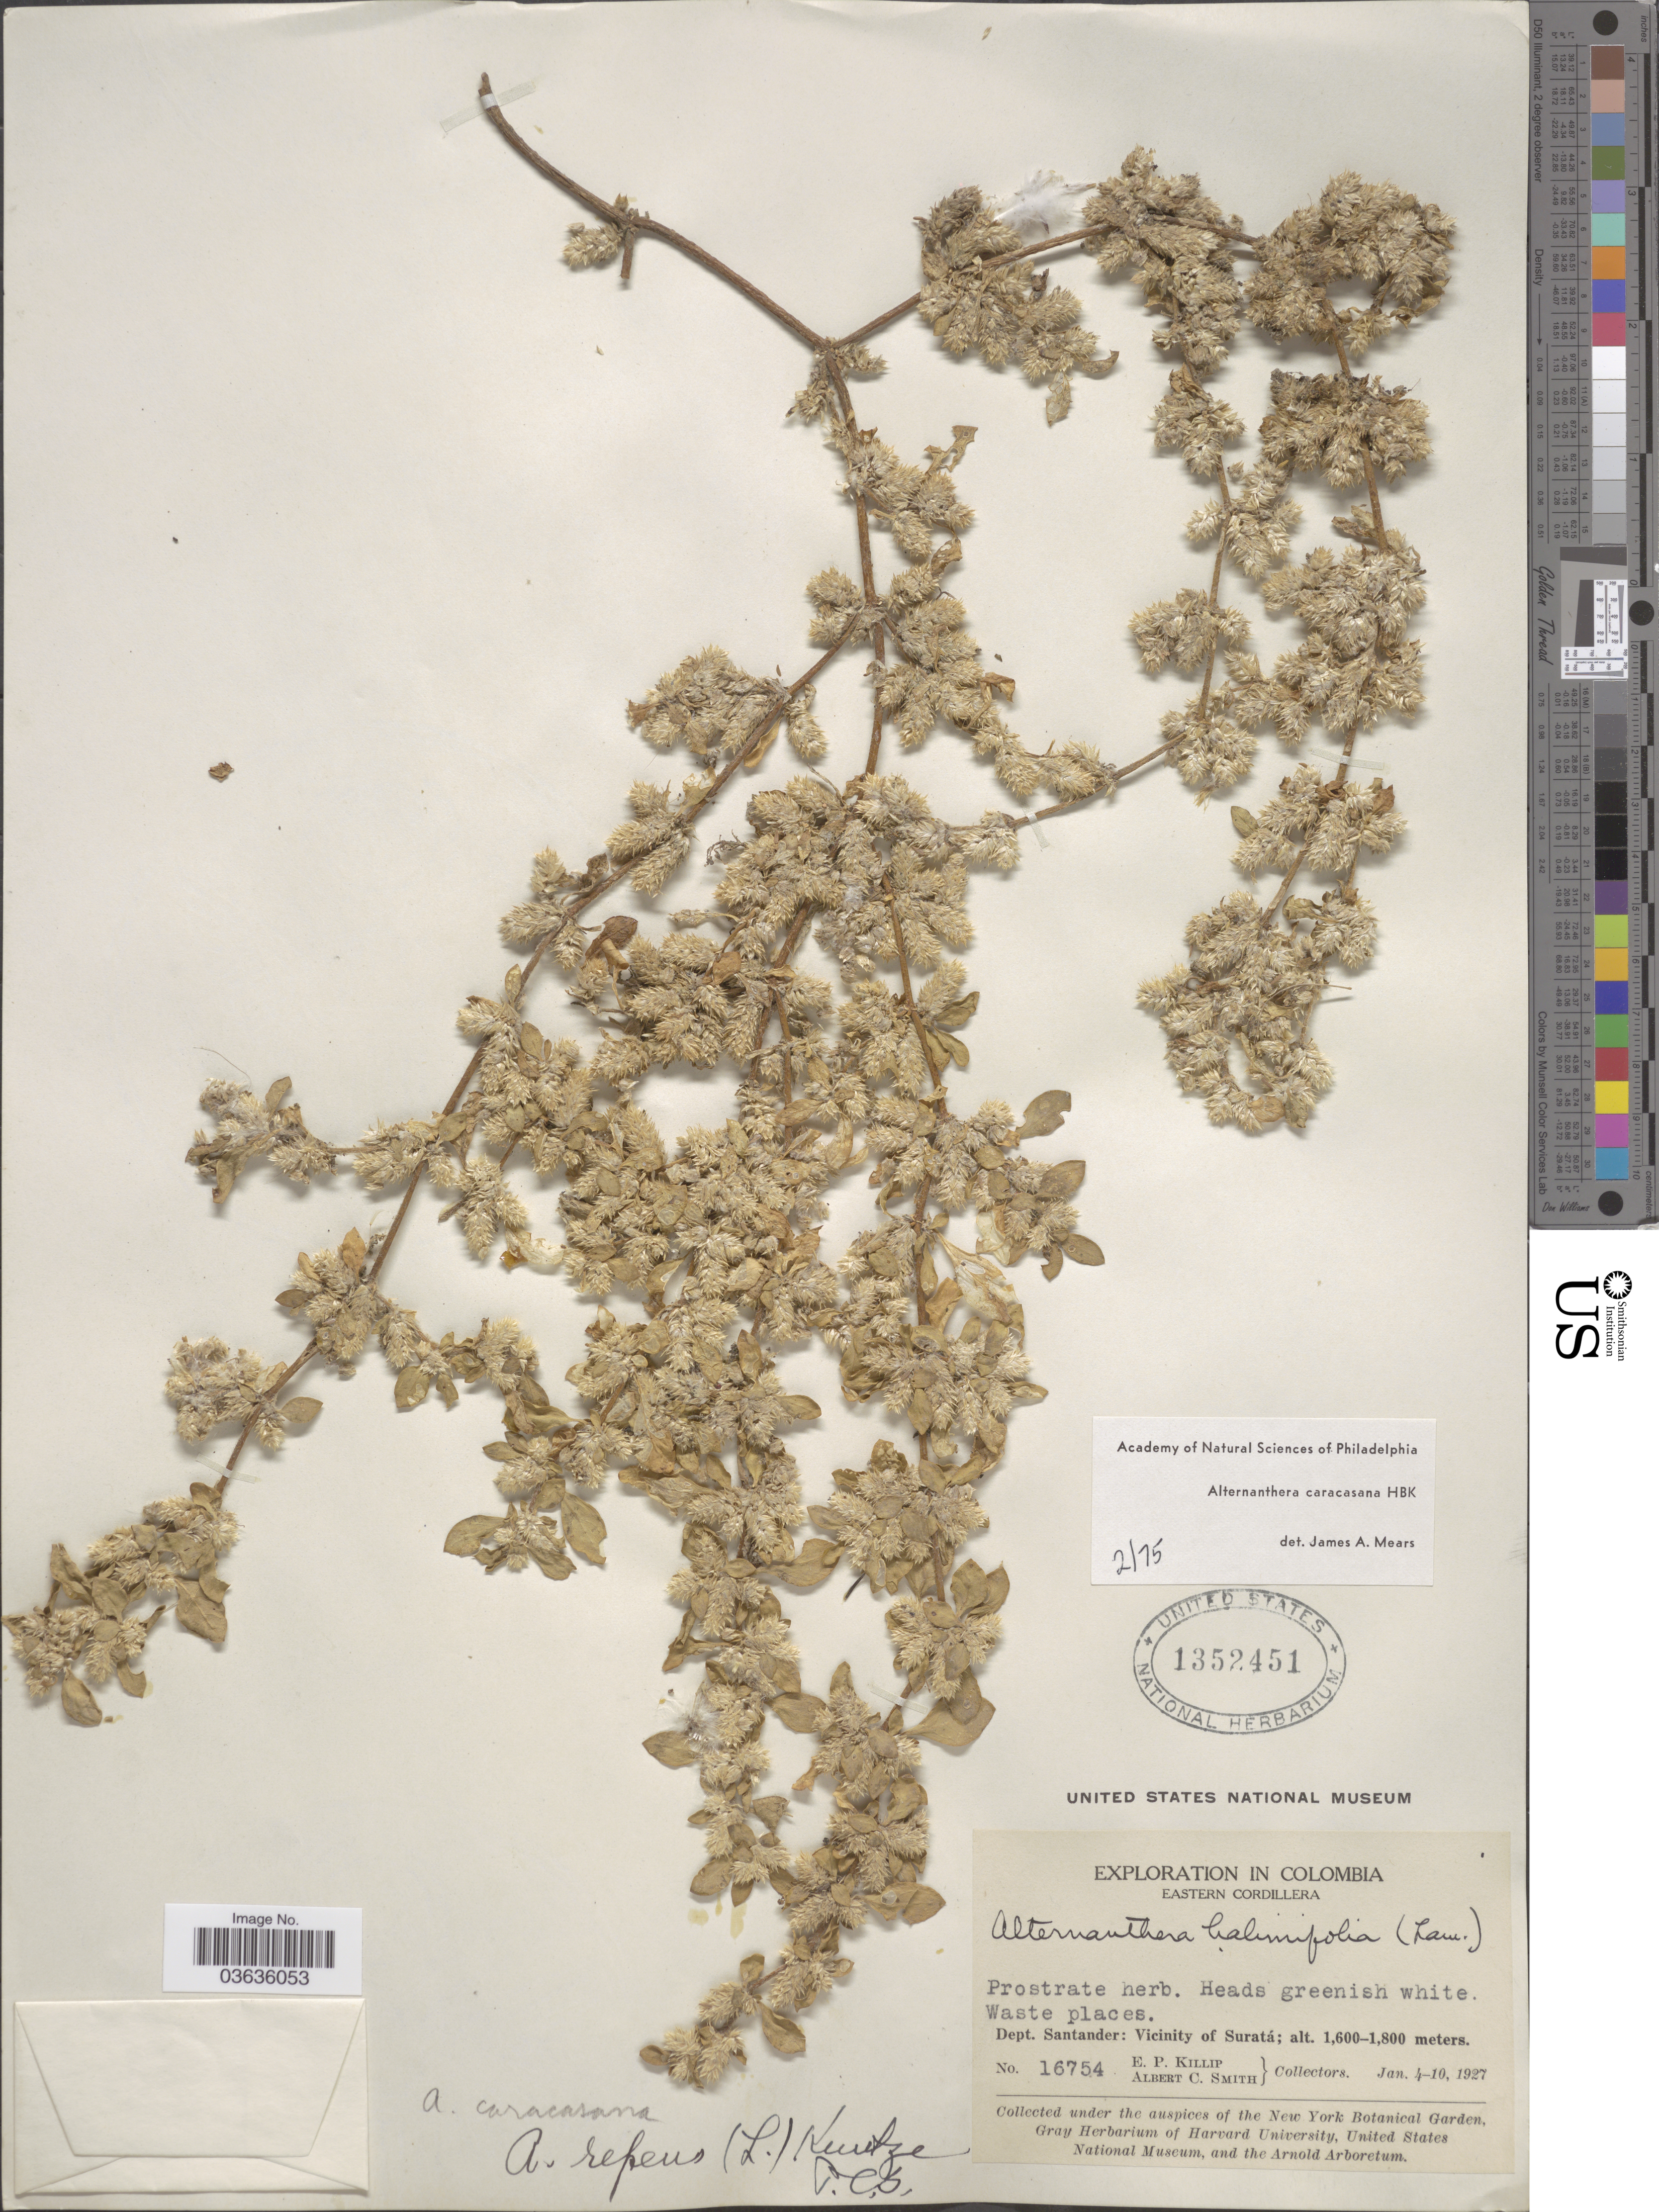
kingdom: Plantae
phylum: Tracheophyta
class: Magnoliopsida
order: Caryophyllales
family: Amaranthaceae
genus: Alternanthera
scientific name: Alternanthera caracasana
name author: Kunth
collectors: E. P. Killip & A. C. Smith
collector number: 16754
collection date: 1927-01-04/1927-01-10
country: Colombia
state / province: Santander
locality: Eastern Cordillera. Dept. Santander: Vicinity of Suratá.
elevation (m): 1600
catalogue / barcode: US 1352451